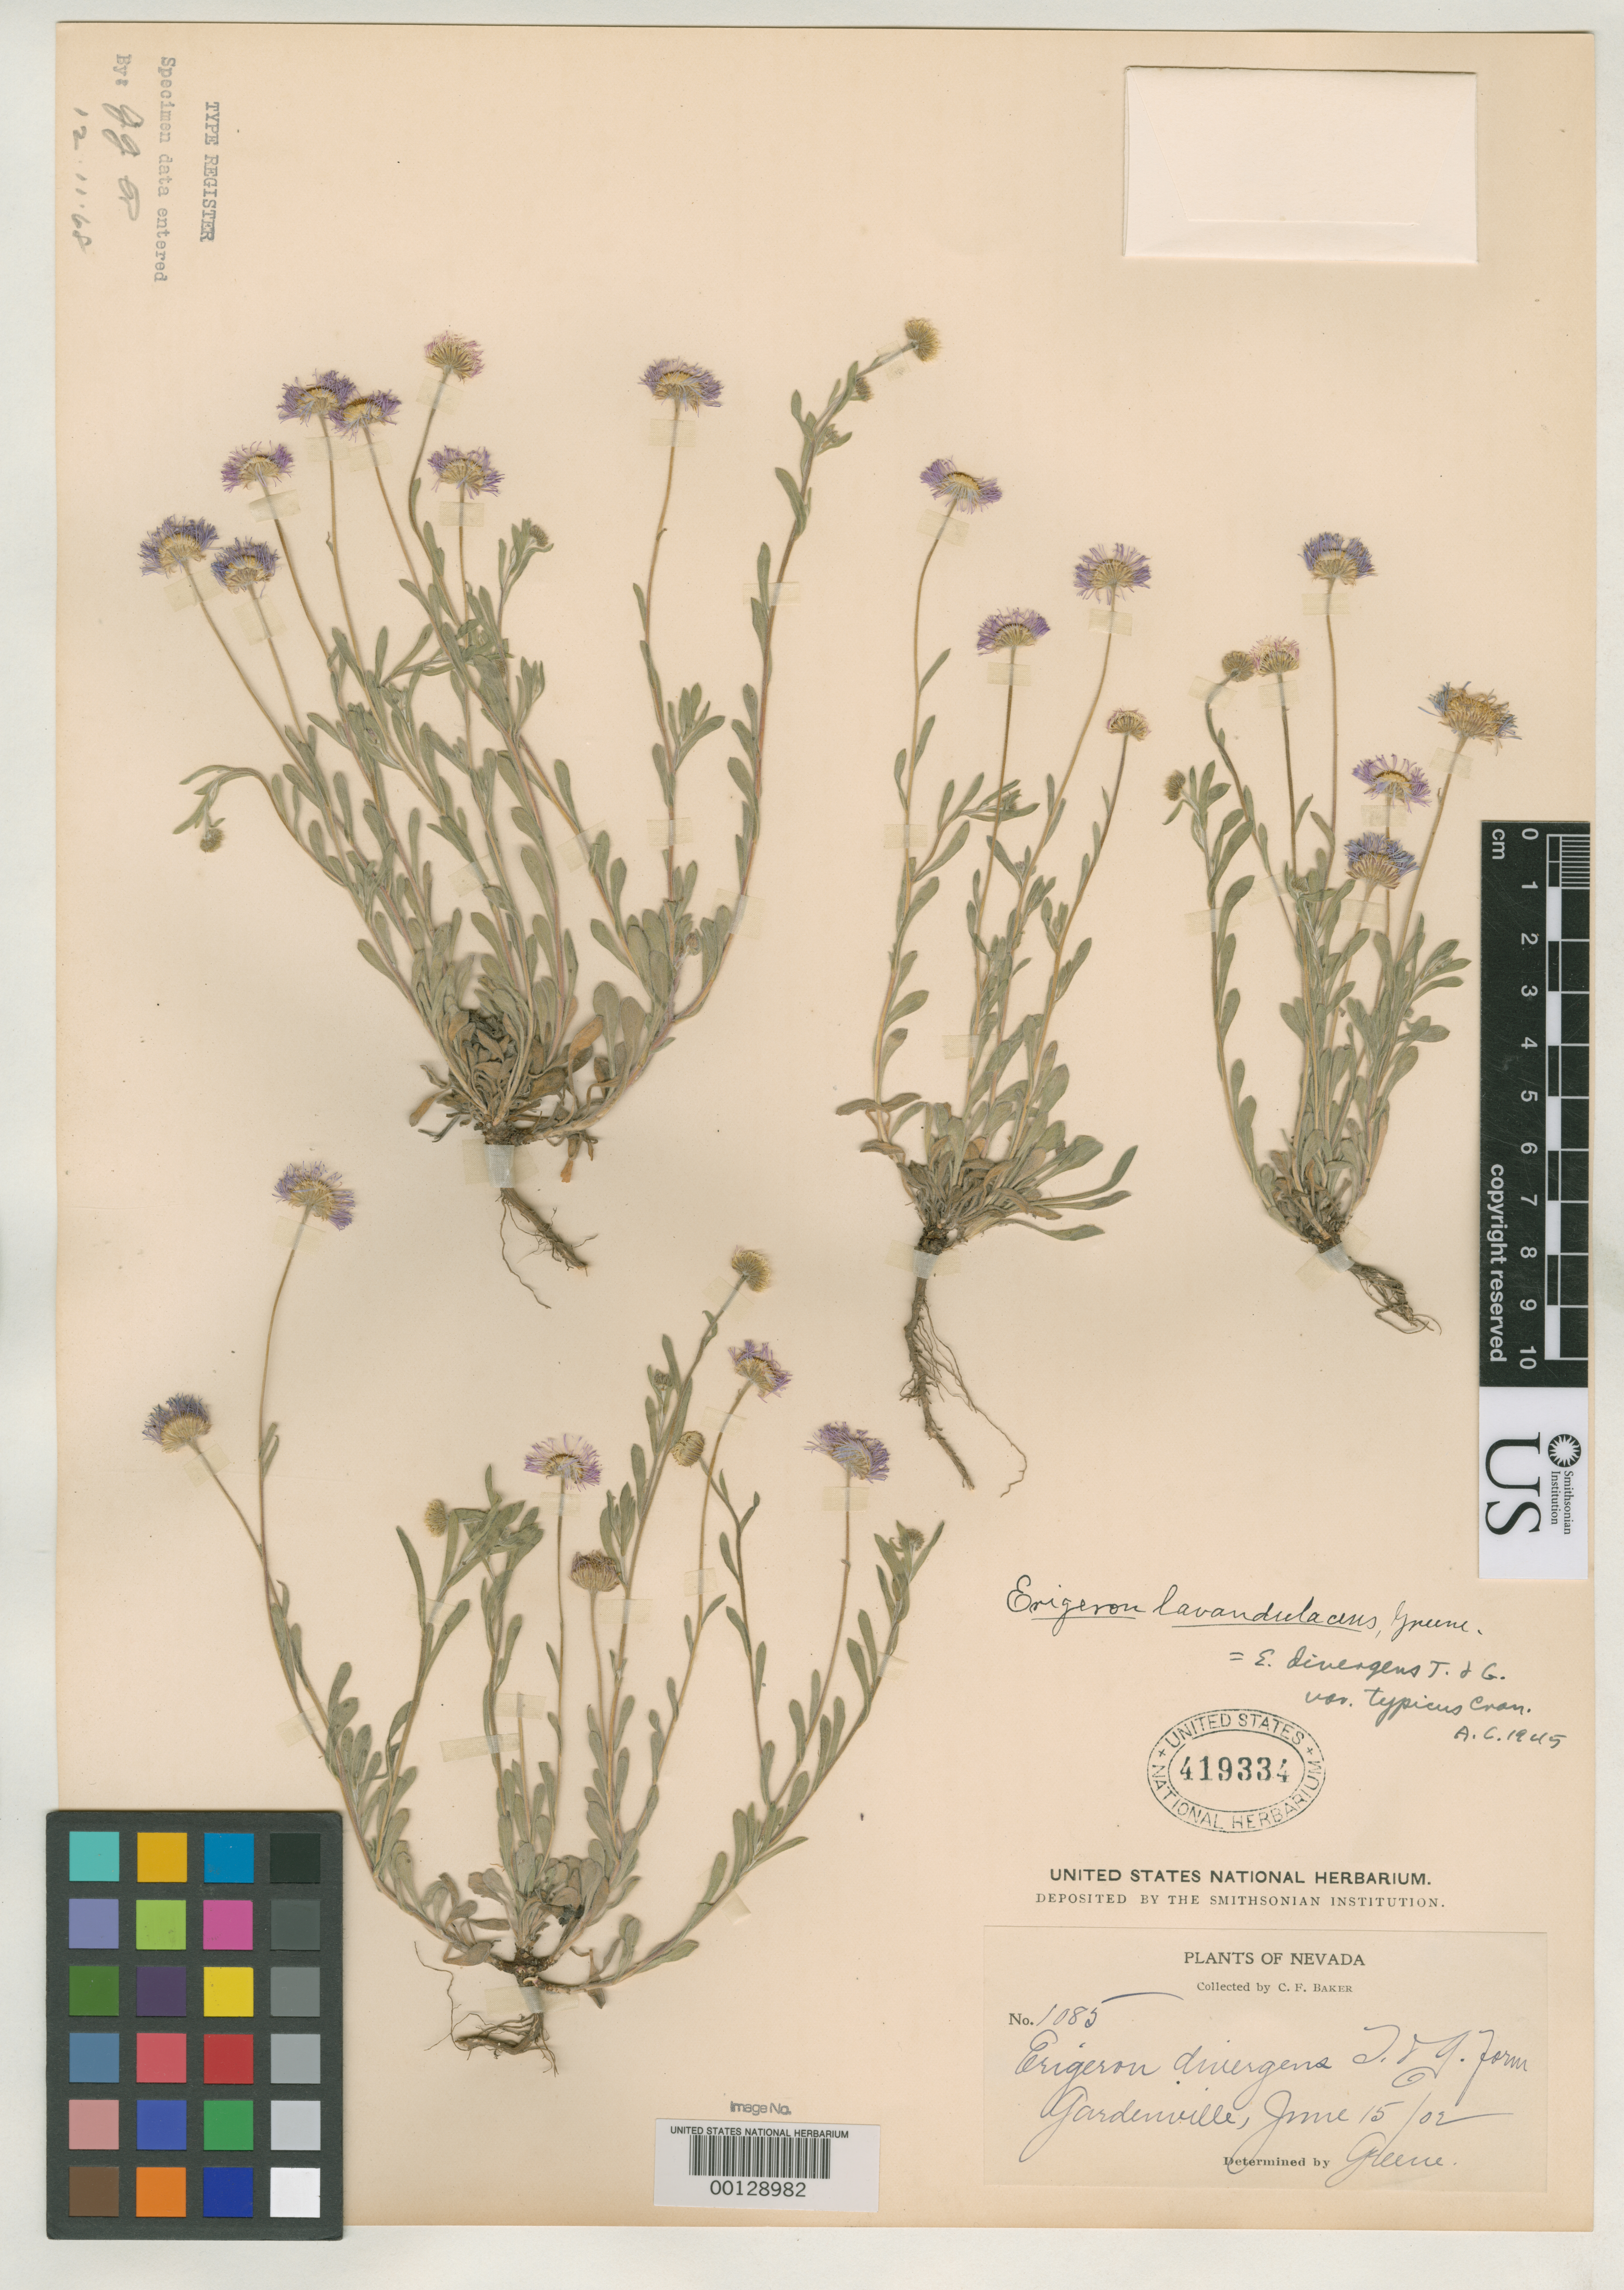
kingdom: Plantae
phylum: Tracheophyta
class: Magnoliopsida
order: Asterales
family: Asteraceae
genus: Erigeron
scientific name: Erigeron lavandulaceus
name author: Greene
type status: Isotype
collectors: C. F. Baker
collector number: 1085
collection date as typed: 15 Jun 1902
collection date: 1902-06-15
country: United States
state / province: Nevada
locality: Gardenvile.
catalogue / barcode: US 419334